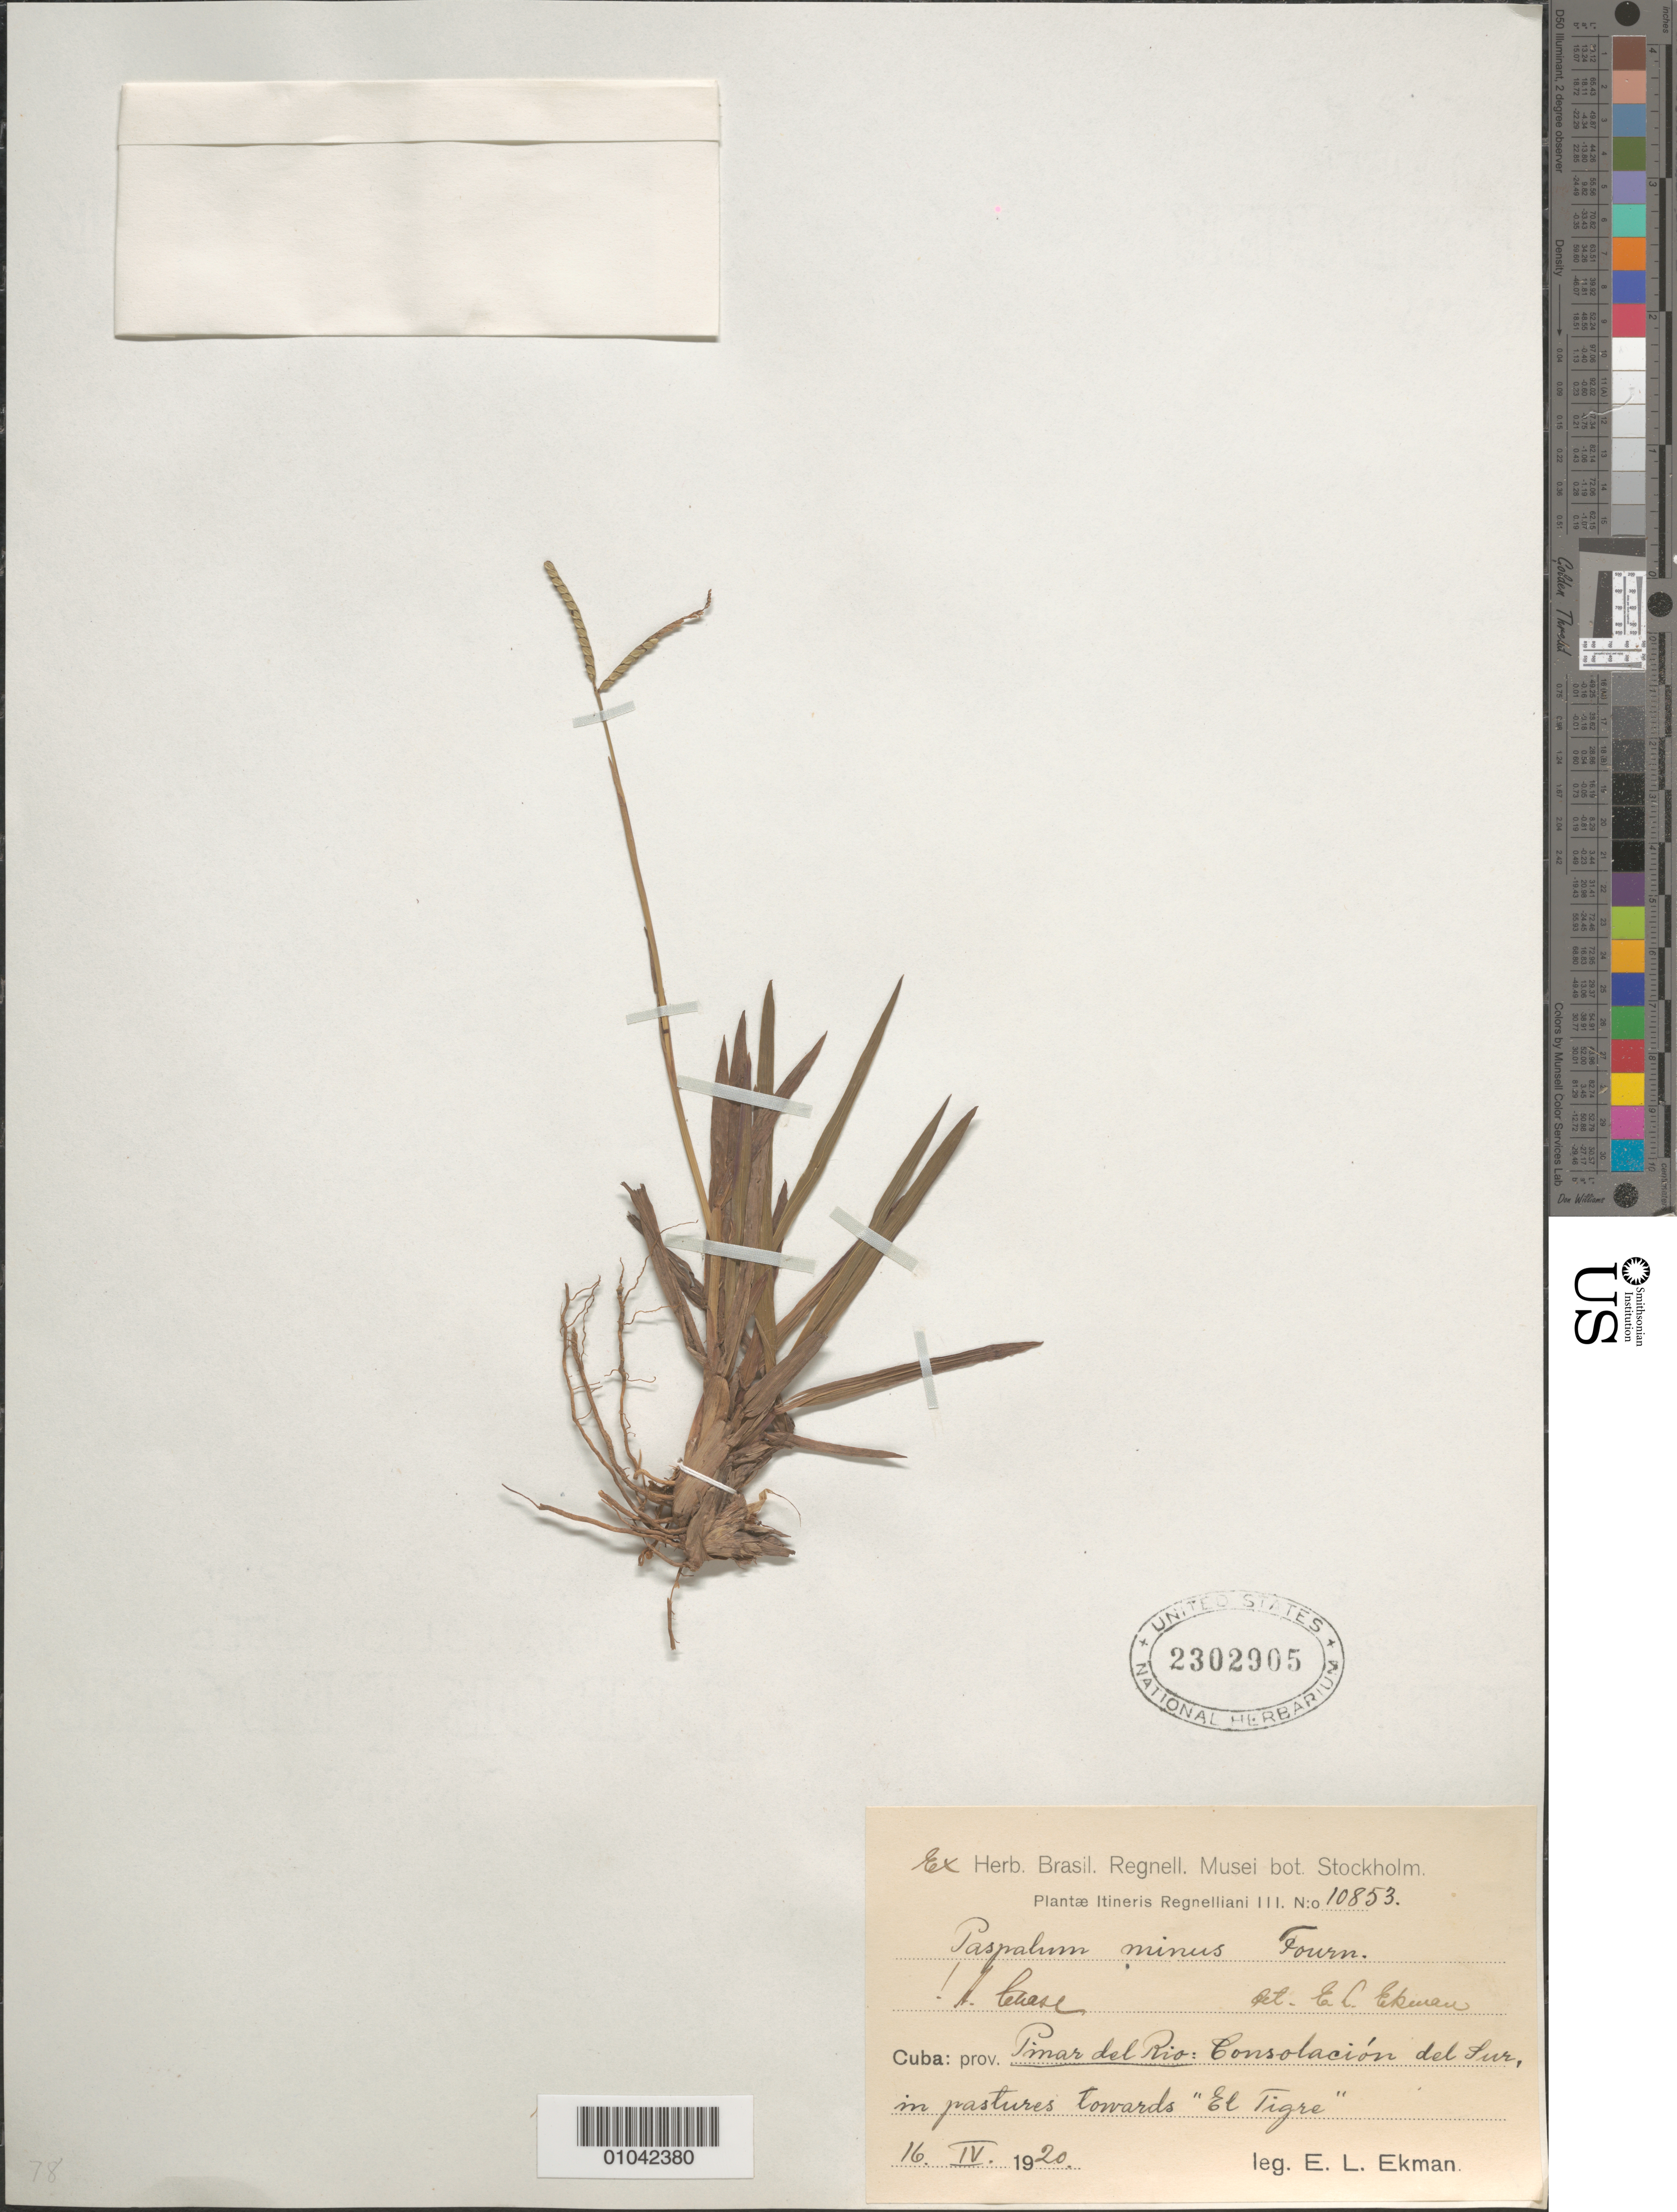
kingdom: Plantae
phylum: Tracheophyta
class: Liliopsida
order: Poales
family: Poaceae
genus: Paspalum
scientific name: Paspalum minus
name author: E. Fourn.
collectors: E. L. Ekman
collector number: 10853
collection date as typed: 16 Apr 1920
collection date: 1920-04-16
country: Cuba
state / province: Pinar del Rio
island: Cuba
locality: Consolacion del Sur, towards "El Tigre"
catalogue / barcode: US 2302905